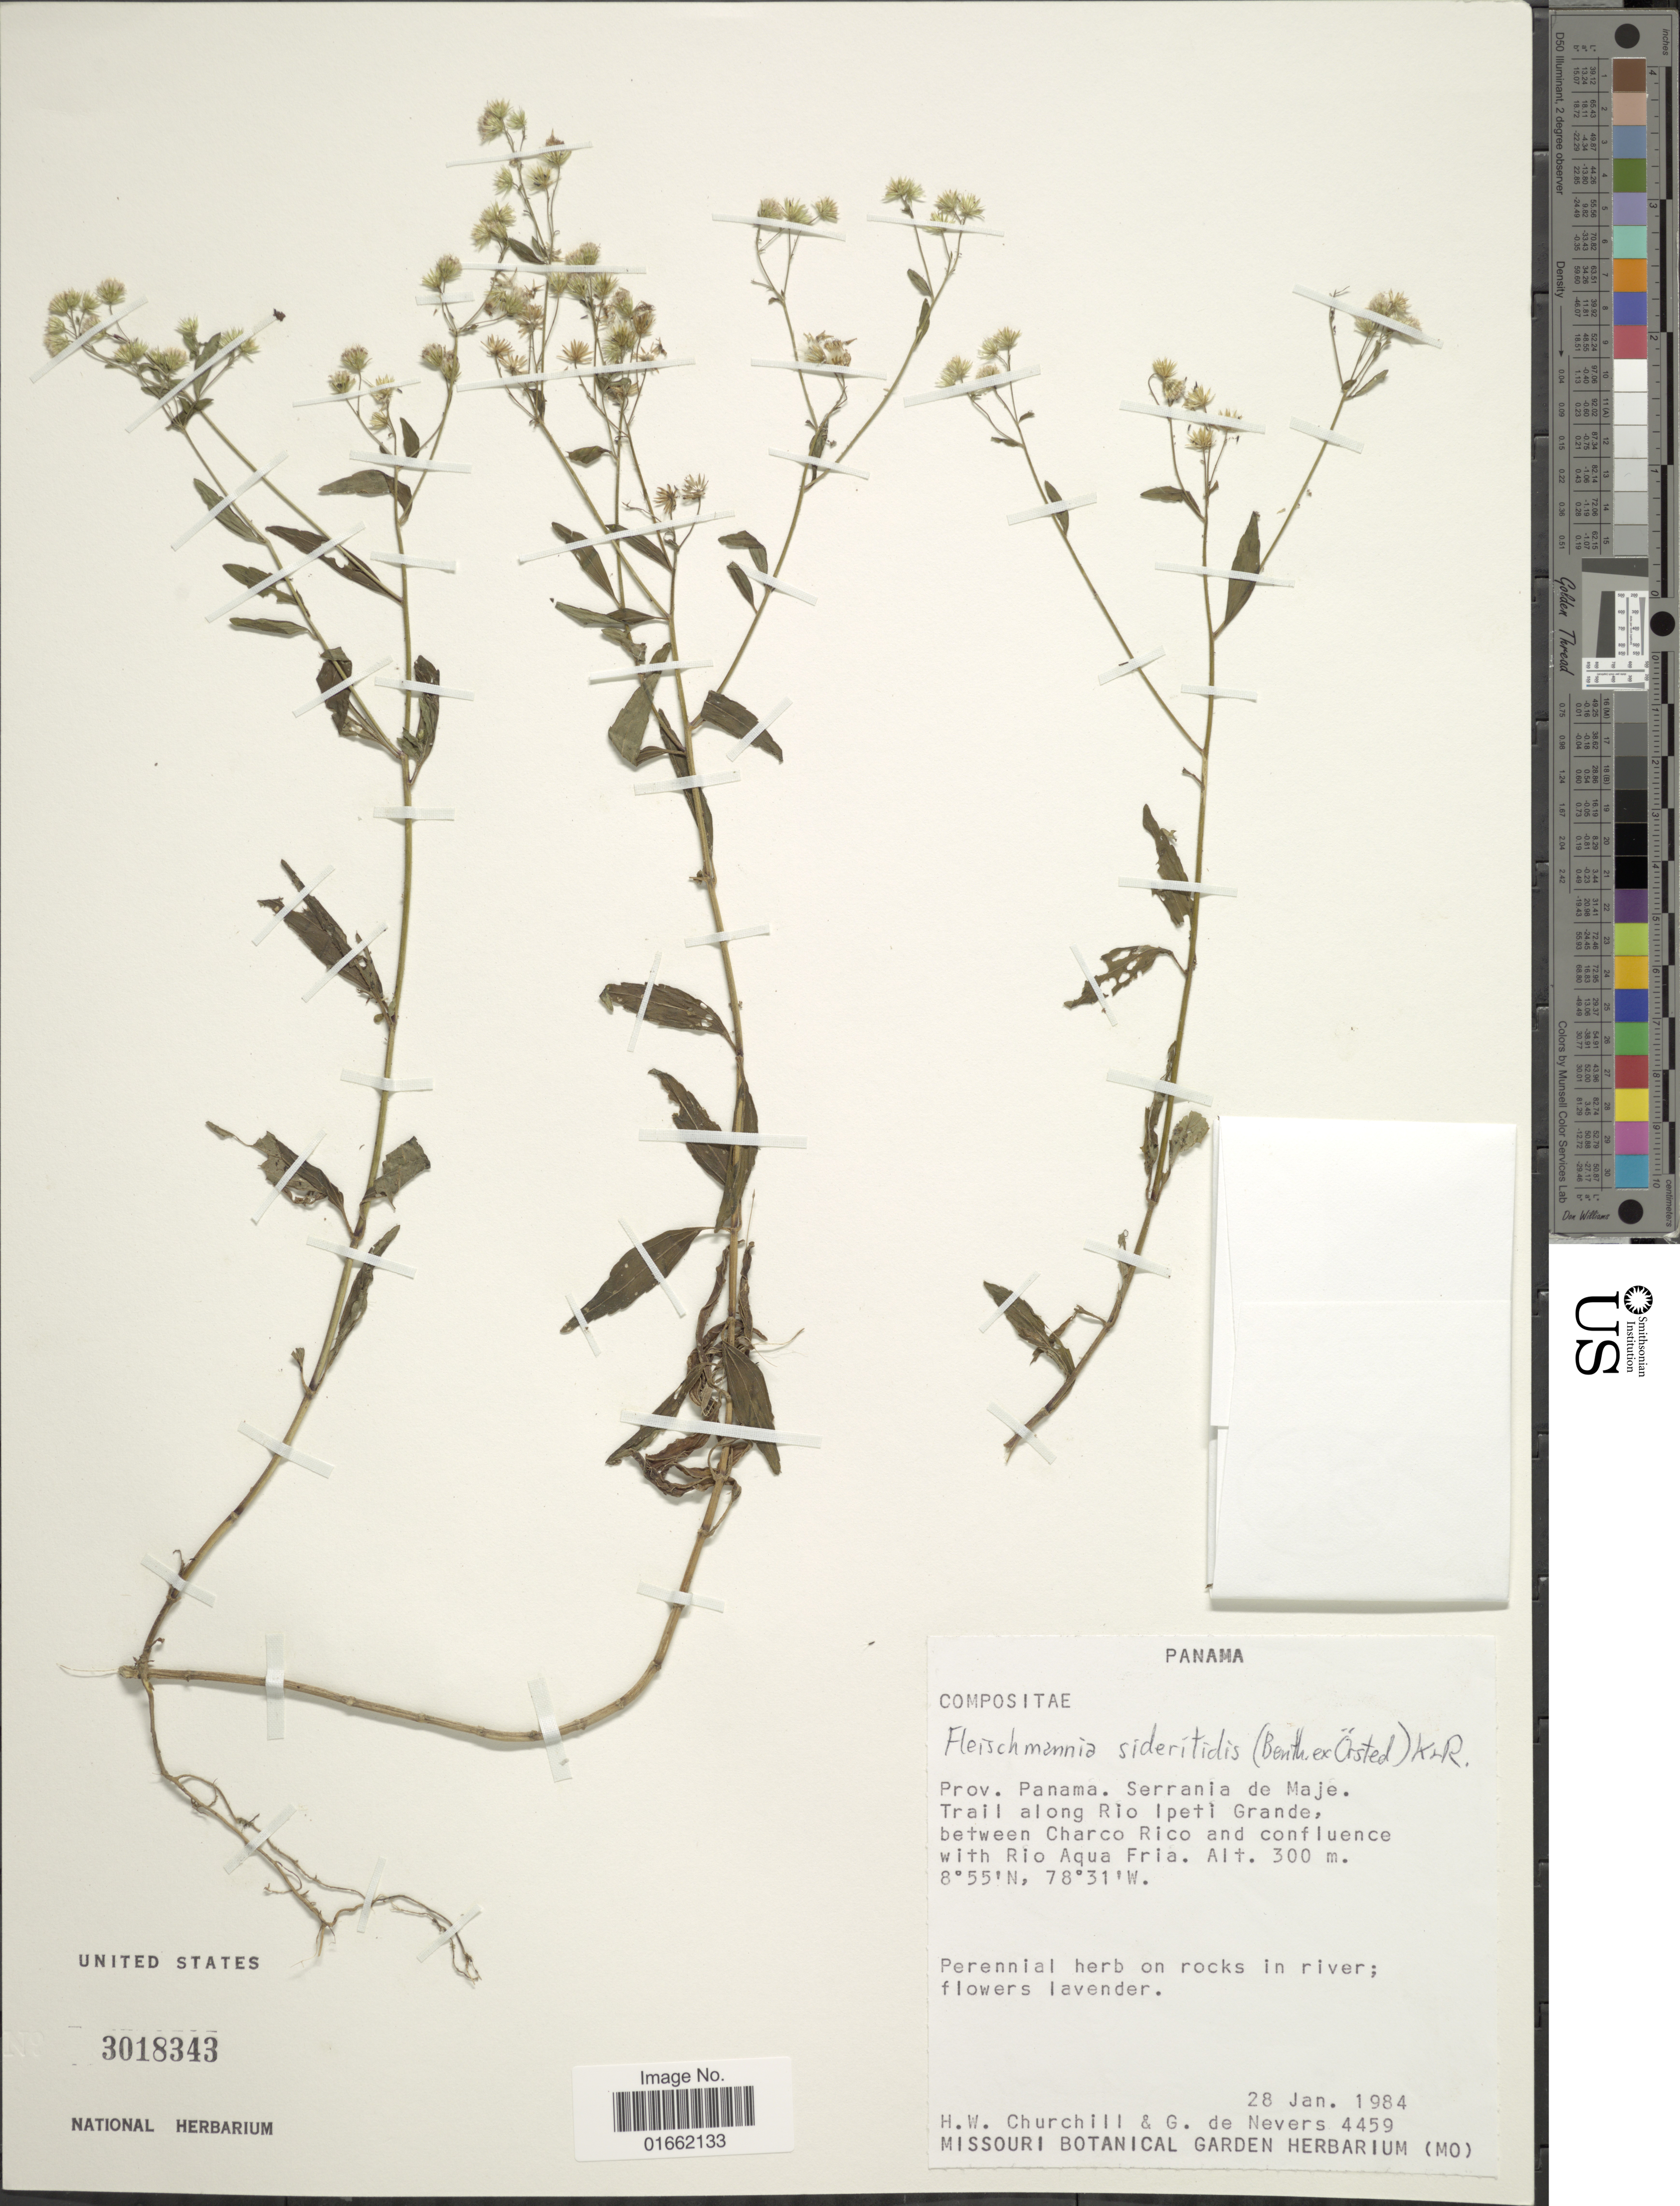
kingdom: Plantae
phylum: Tracheophyta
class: Magnoliopsida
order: Asterales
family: Asteraceae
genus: Fleischmannia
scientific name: Fleischmannia sideritides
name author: (Benth. in Oerst.) R.M. King & H. Rob.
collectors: H. Churchill & G. C. de Nevers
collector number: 4459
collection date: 1984-01-28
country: Panama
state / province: Panamá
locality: Prov. Panama. Serrania de Maje. Trail along Rio Ipeti Grande, between Charco Rico and confluence with Rio Aqua Fria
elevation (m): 300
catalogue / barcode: US 3018343